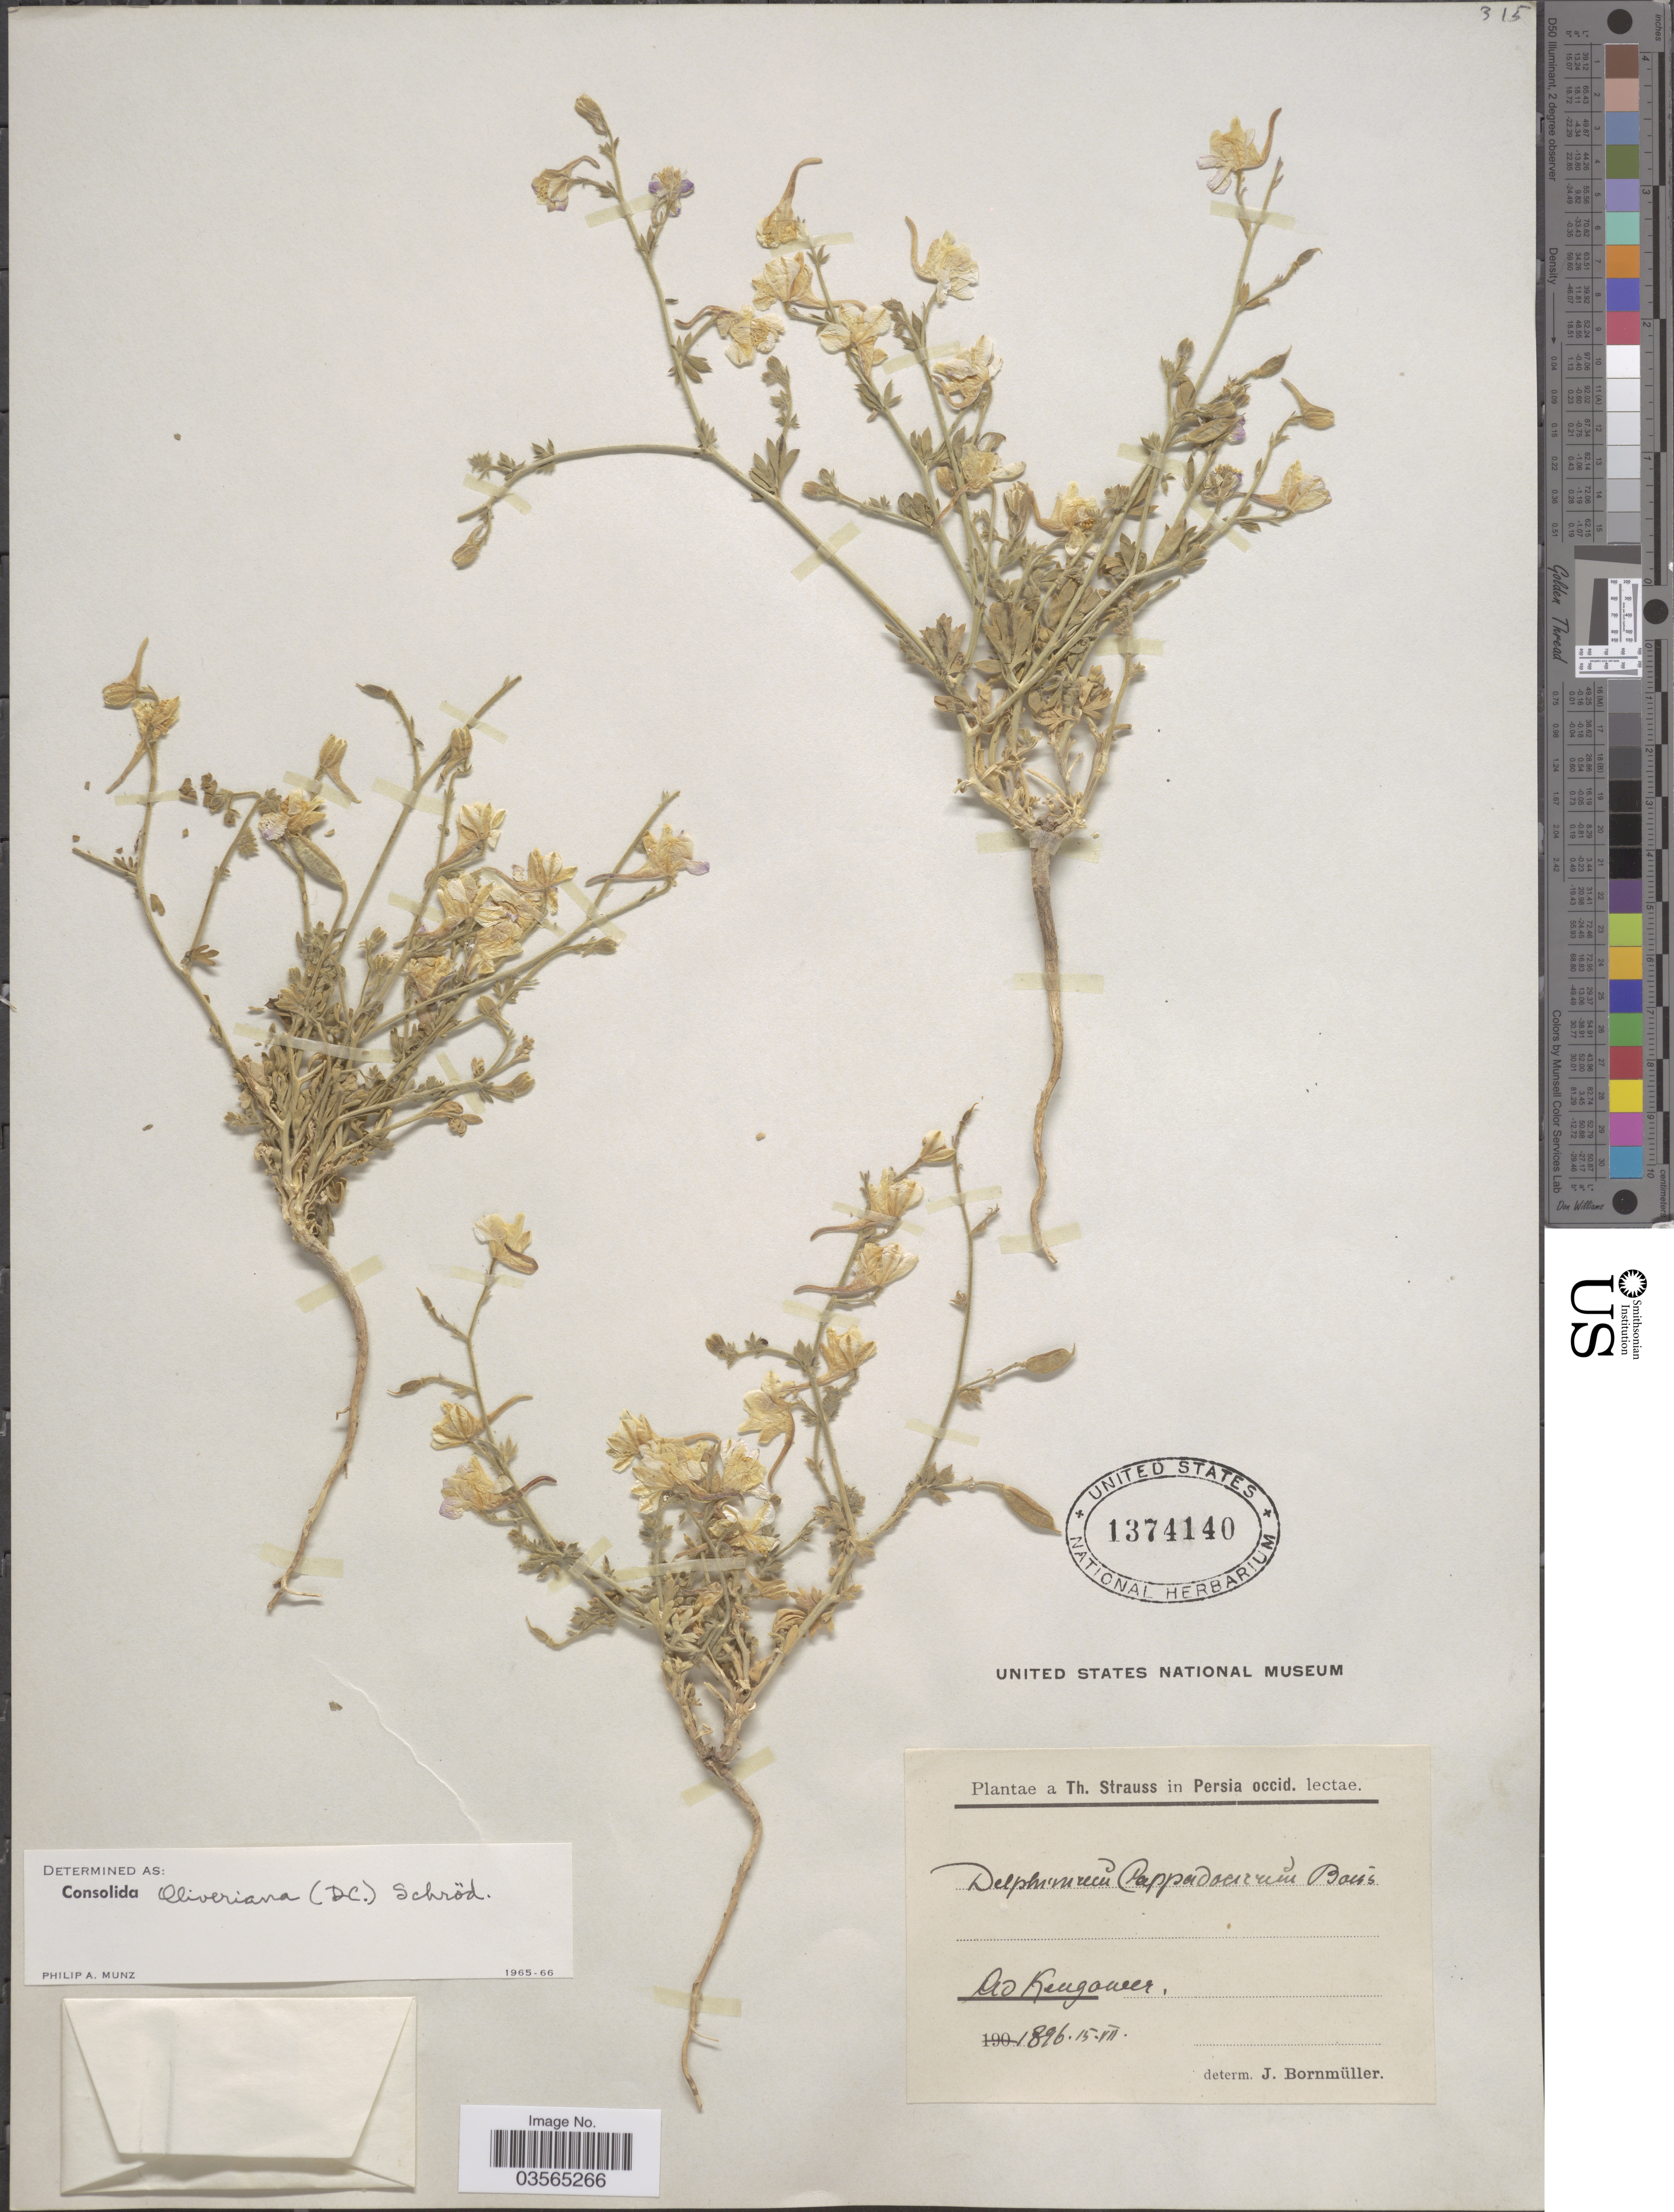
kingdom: Plantae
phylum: Tracheophyta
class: Magnoliopsida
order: Ranunculales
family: Ranunculaceae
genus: Delphinium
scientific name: Delphinium oliverianum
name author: DC.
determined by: Strong, Mark T., (BOT), Smithsonian Institution - National Museum of Natural History (UNITED STATES)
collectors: T. Strauss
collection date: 1896-07-15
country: Iran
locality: Persia occid. X.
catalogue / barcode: US 1374140